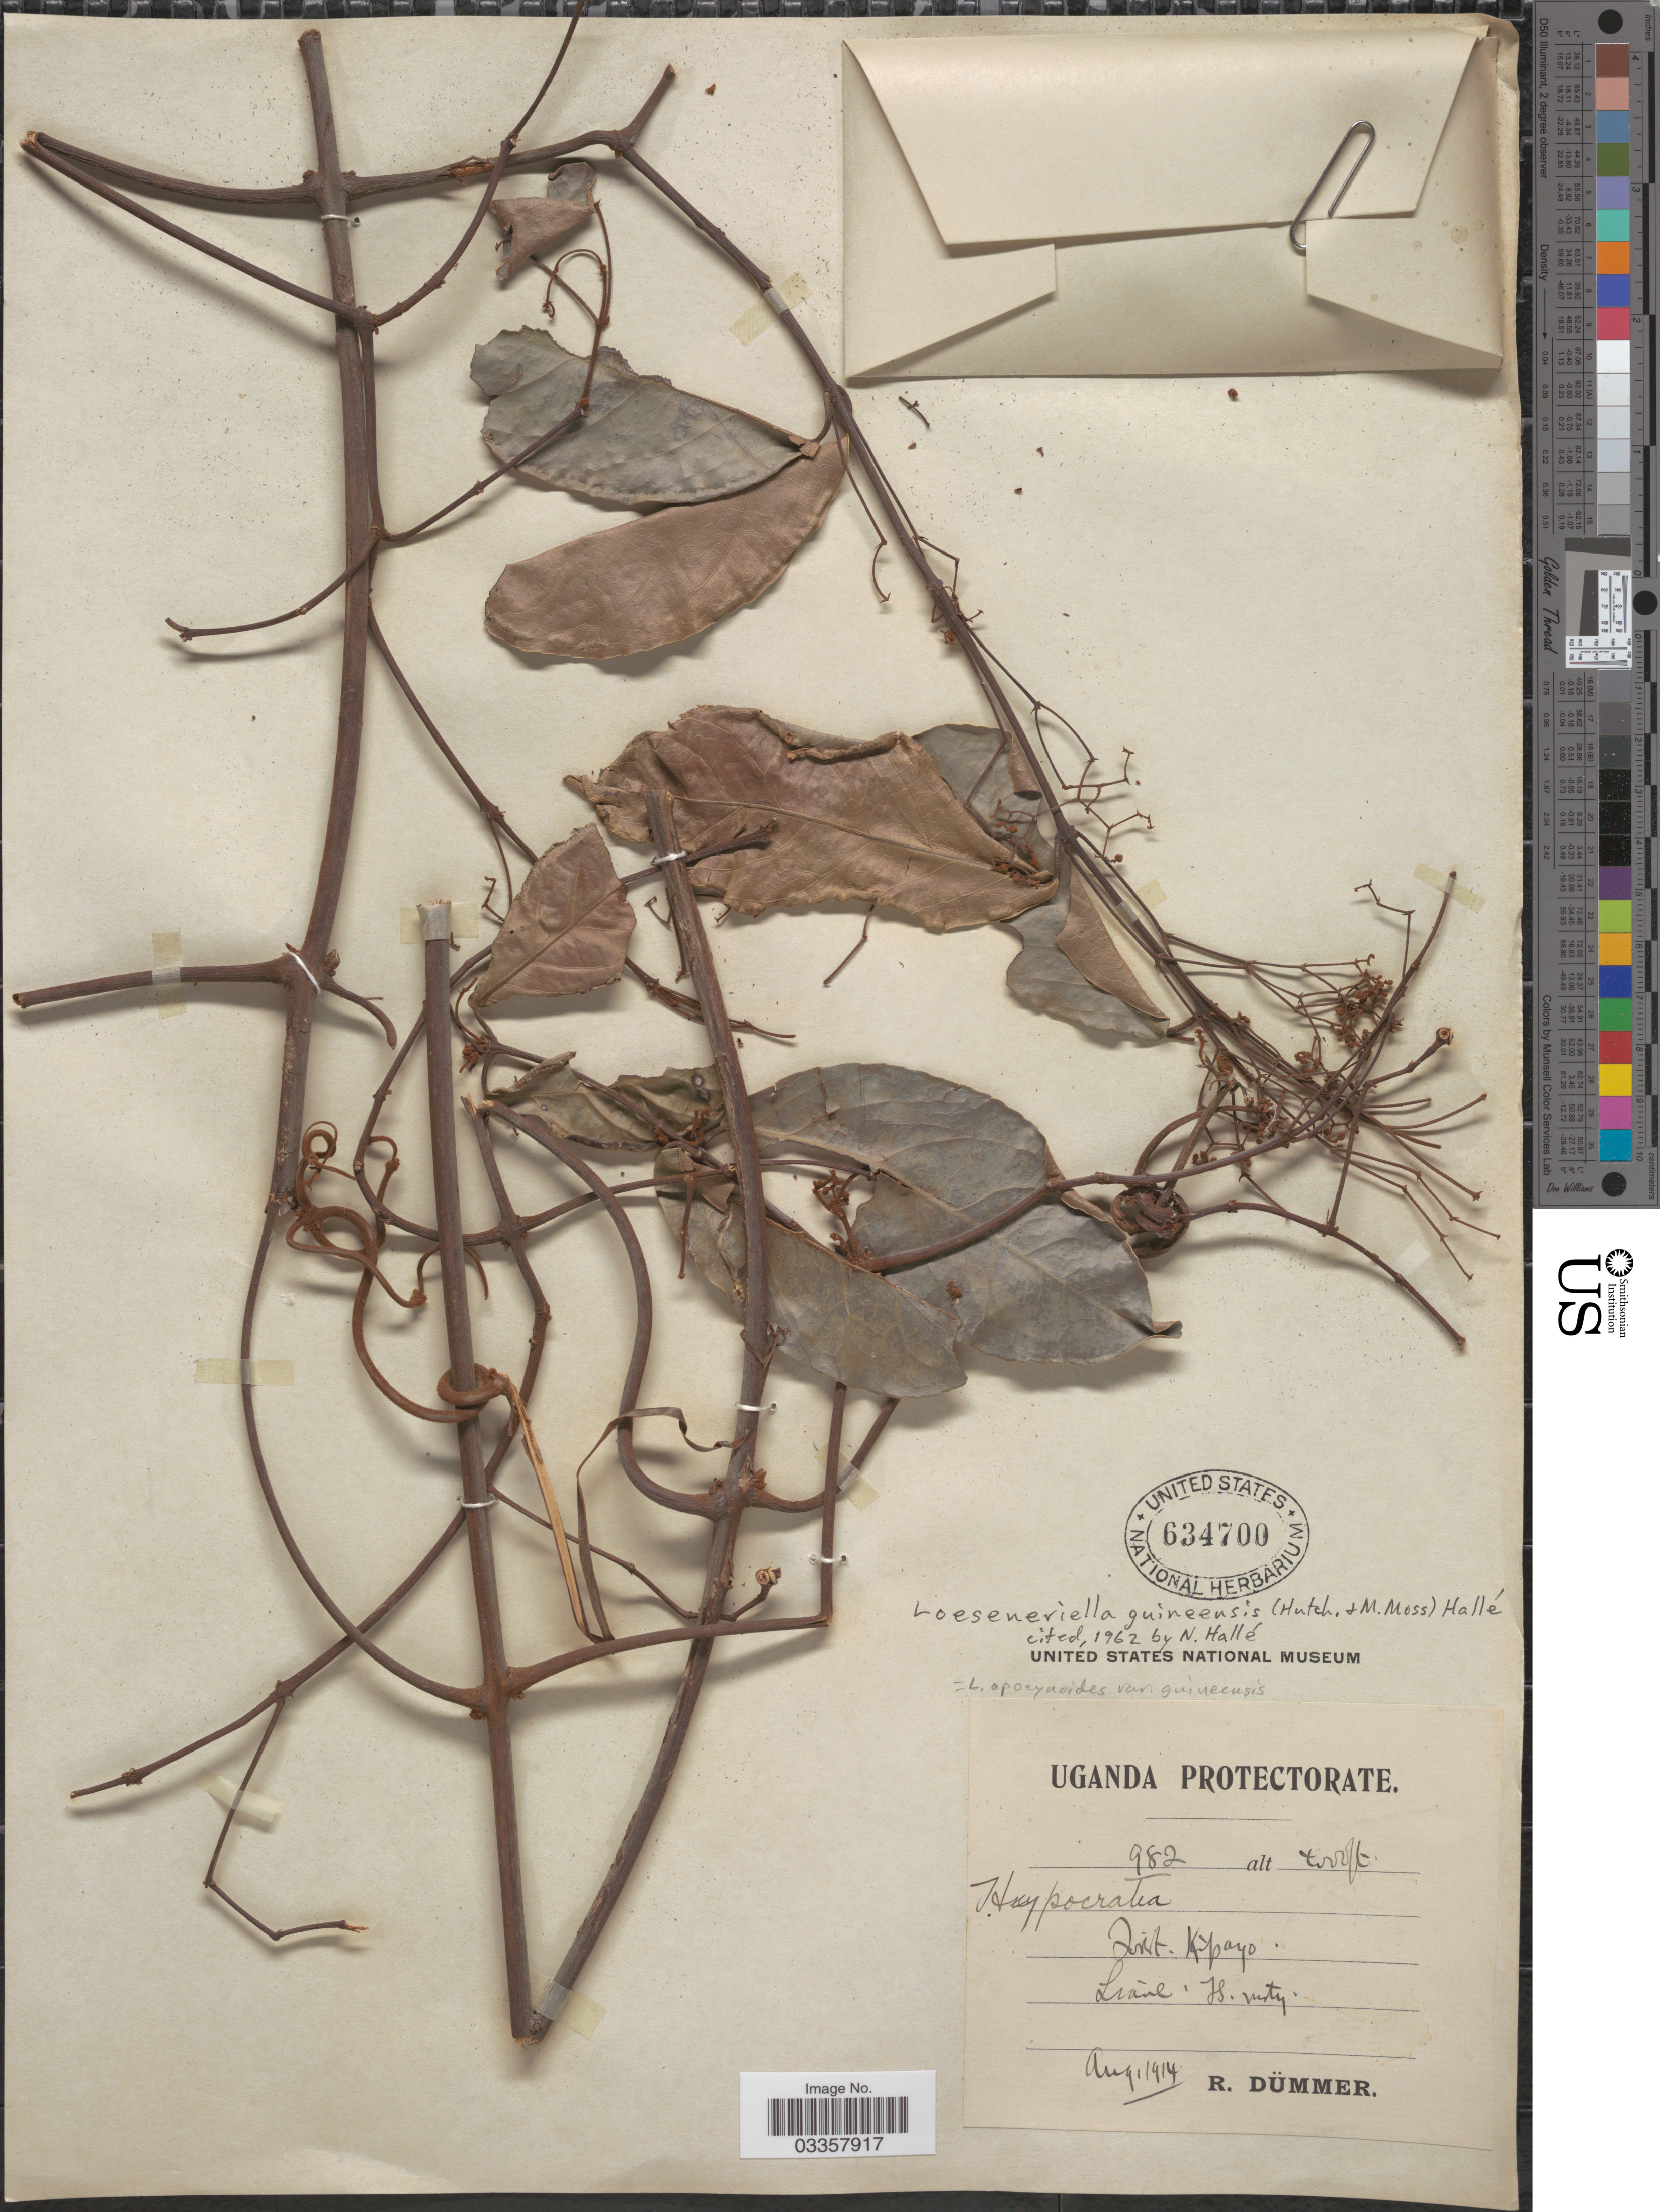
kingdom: Plantae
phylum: Tracheophyta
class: Magnoliopsida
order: Celastrales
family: Celastraceae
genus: Loeseneriella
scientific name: Loeseneriella apocynoides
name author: (Welw. ex Oliv.) N. Hallé ex J. Raynal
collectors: R. A. Dümmer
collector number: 982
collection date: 1914-08-01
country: Uganda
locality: Uganda Protectorate. Dist. Kipayo.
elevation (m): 1219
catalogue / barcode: US 634700